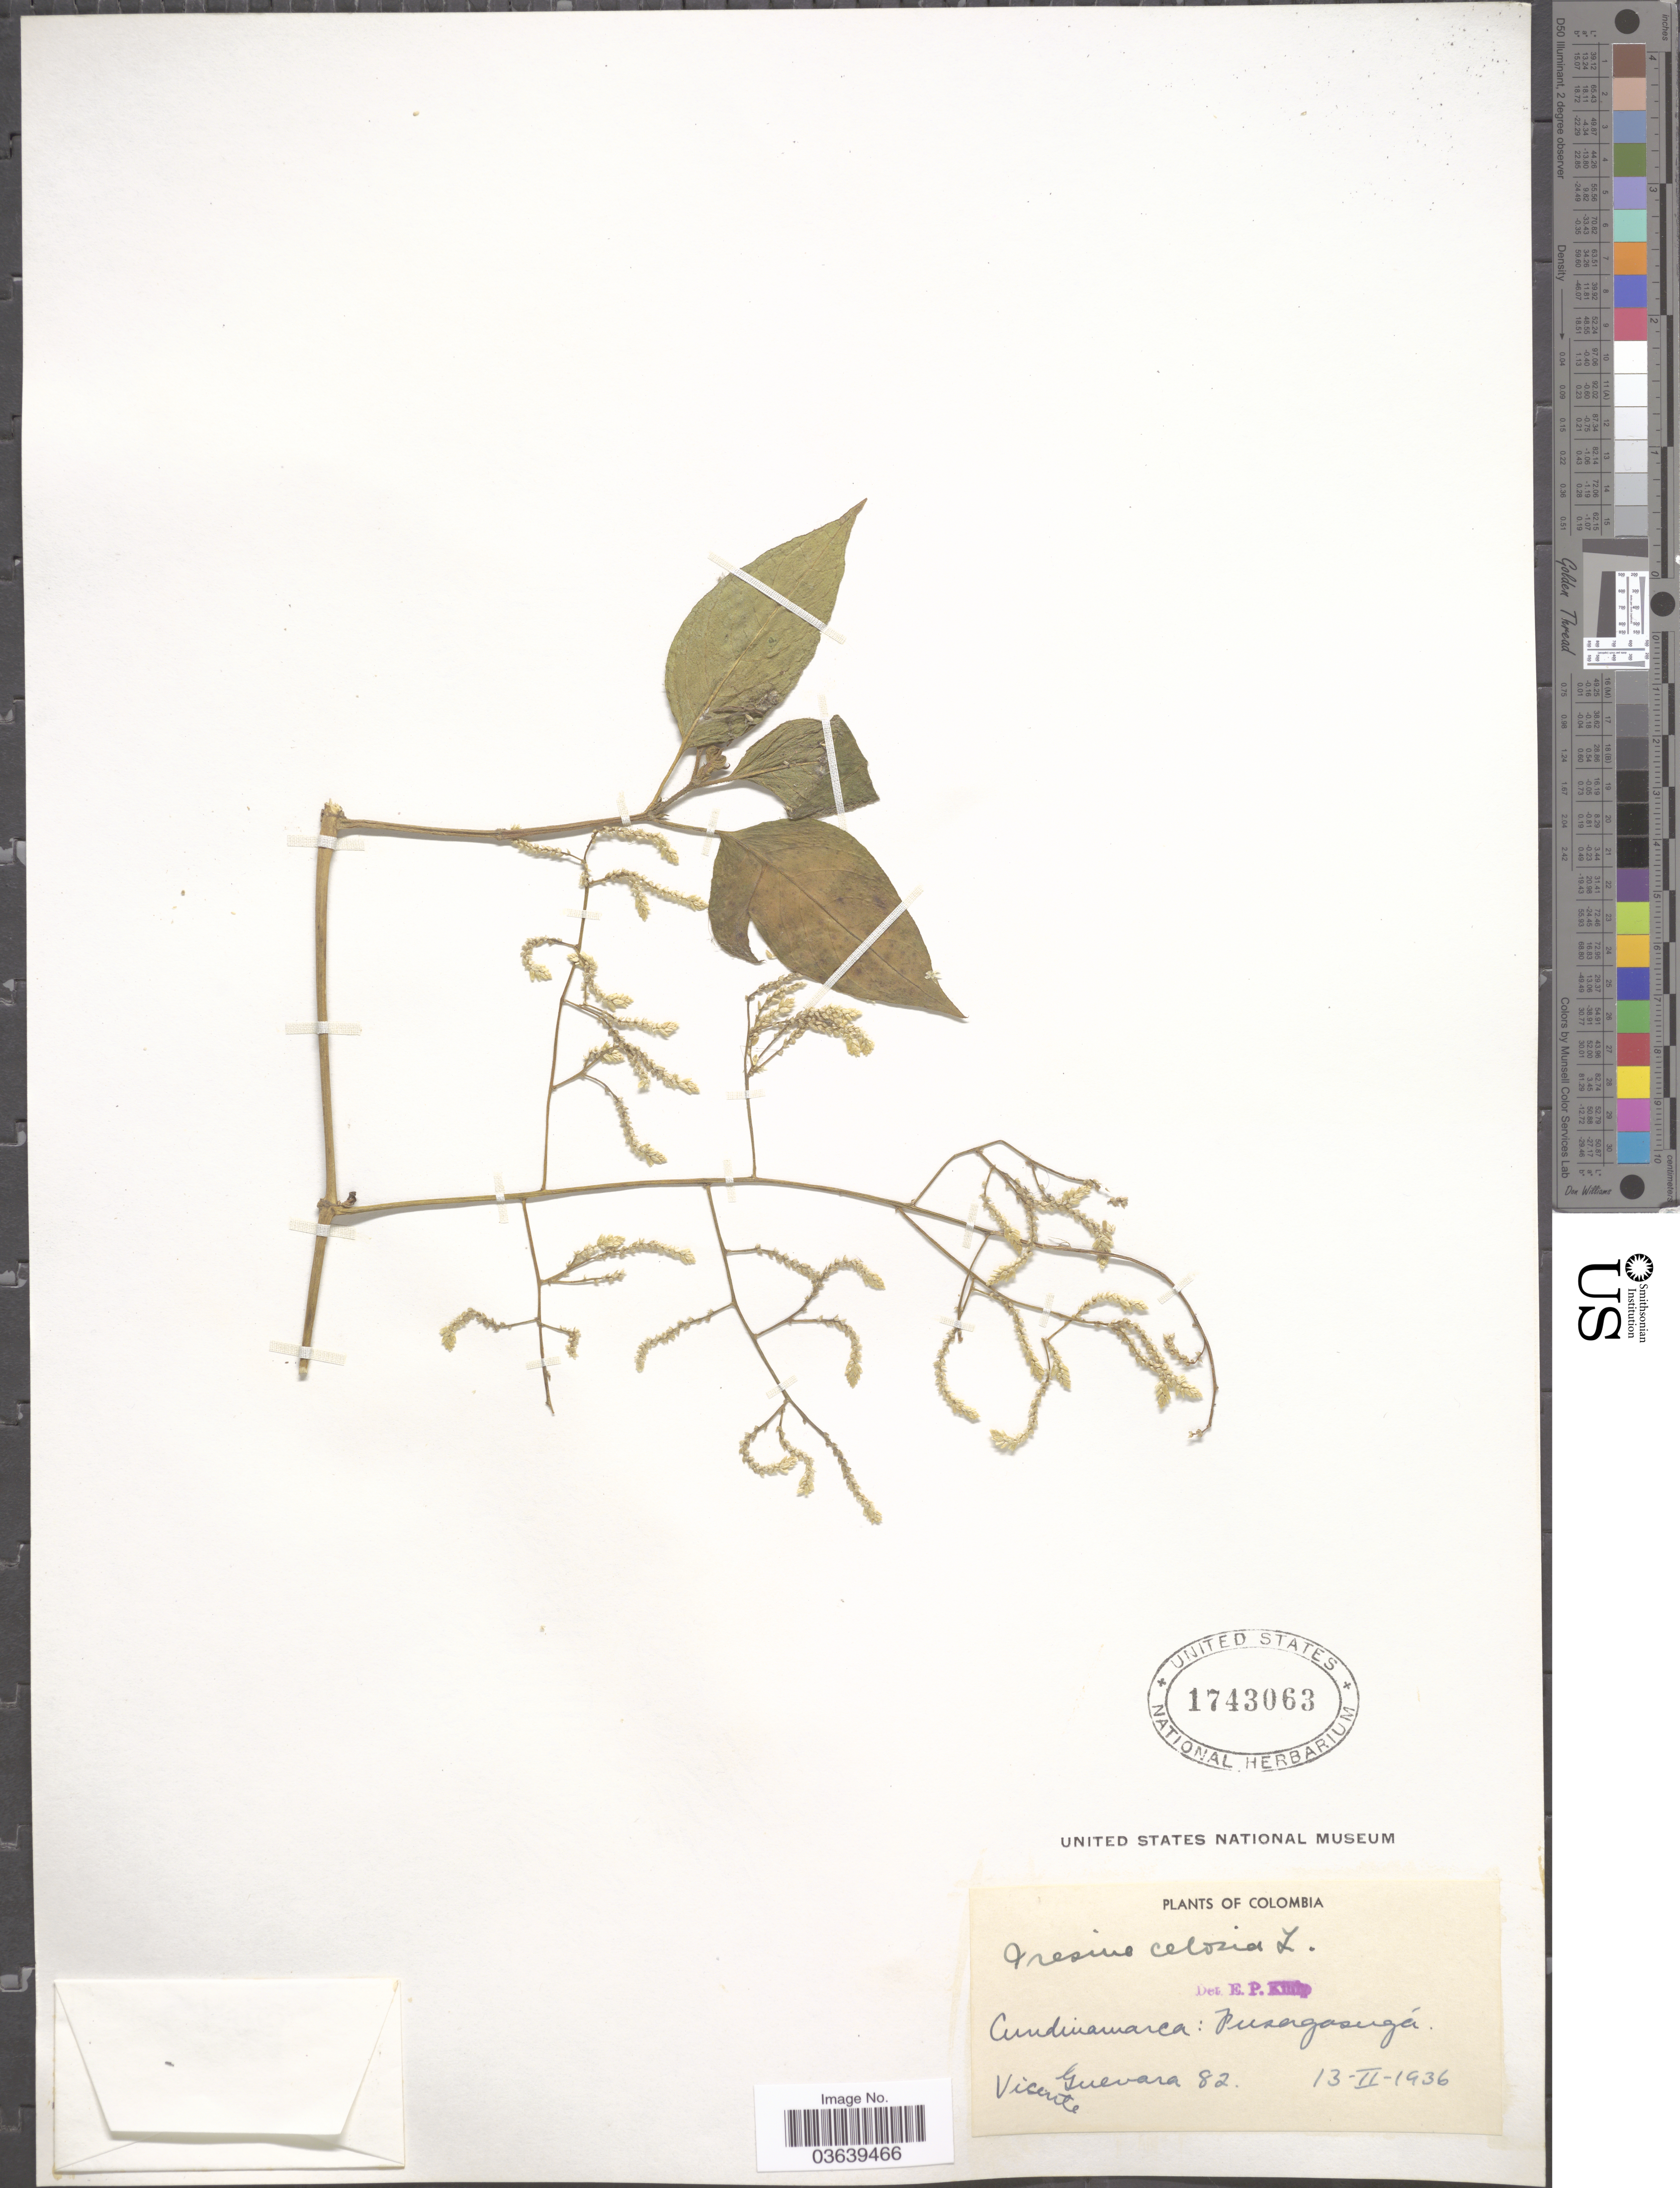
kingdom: Plantae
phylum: Tracheophyta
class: Magnoliopsida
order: Caryophyllales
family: Amaranthaceae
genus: Iresine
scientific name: Iresine diffusa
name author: Humb. & Bonpl. ex Willd.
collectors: V. Guevara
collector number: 82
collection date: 1936-02-13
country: Colombia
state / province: Cundinamarca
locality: Fusagasugá.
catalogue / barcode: US 1743063